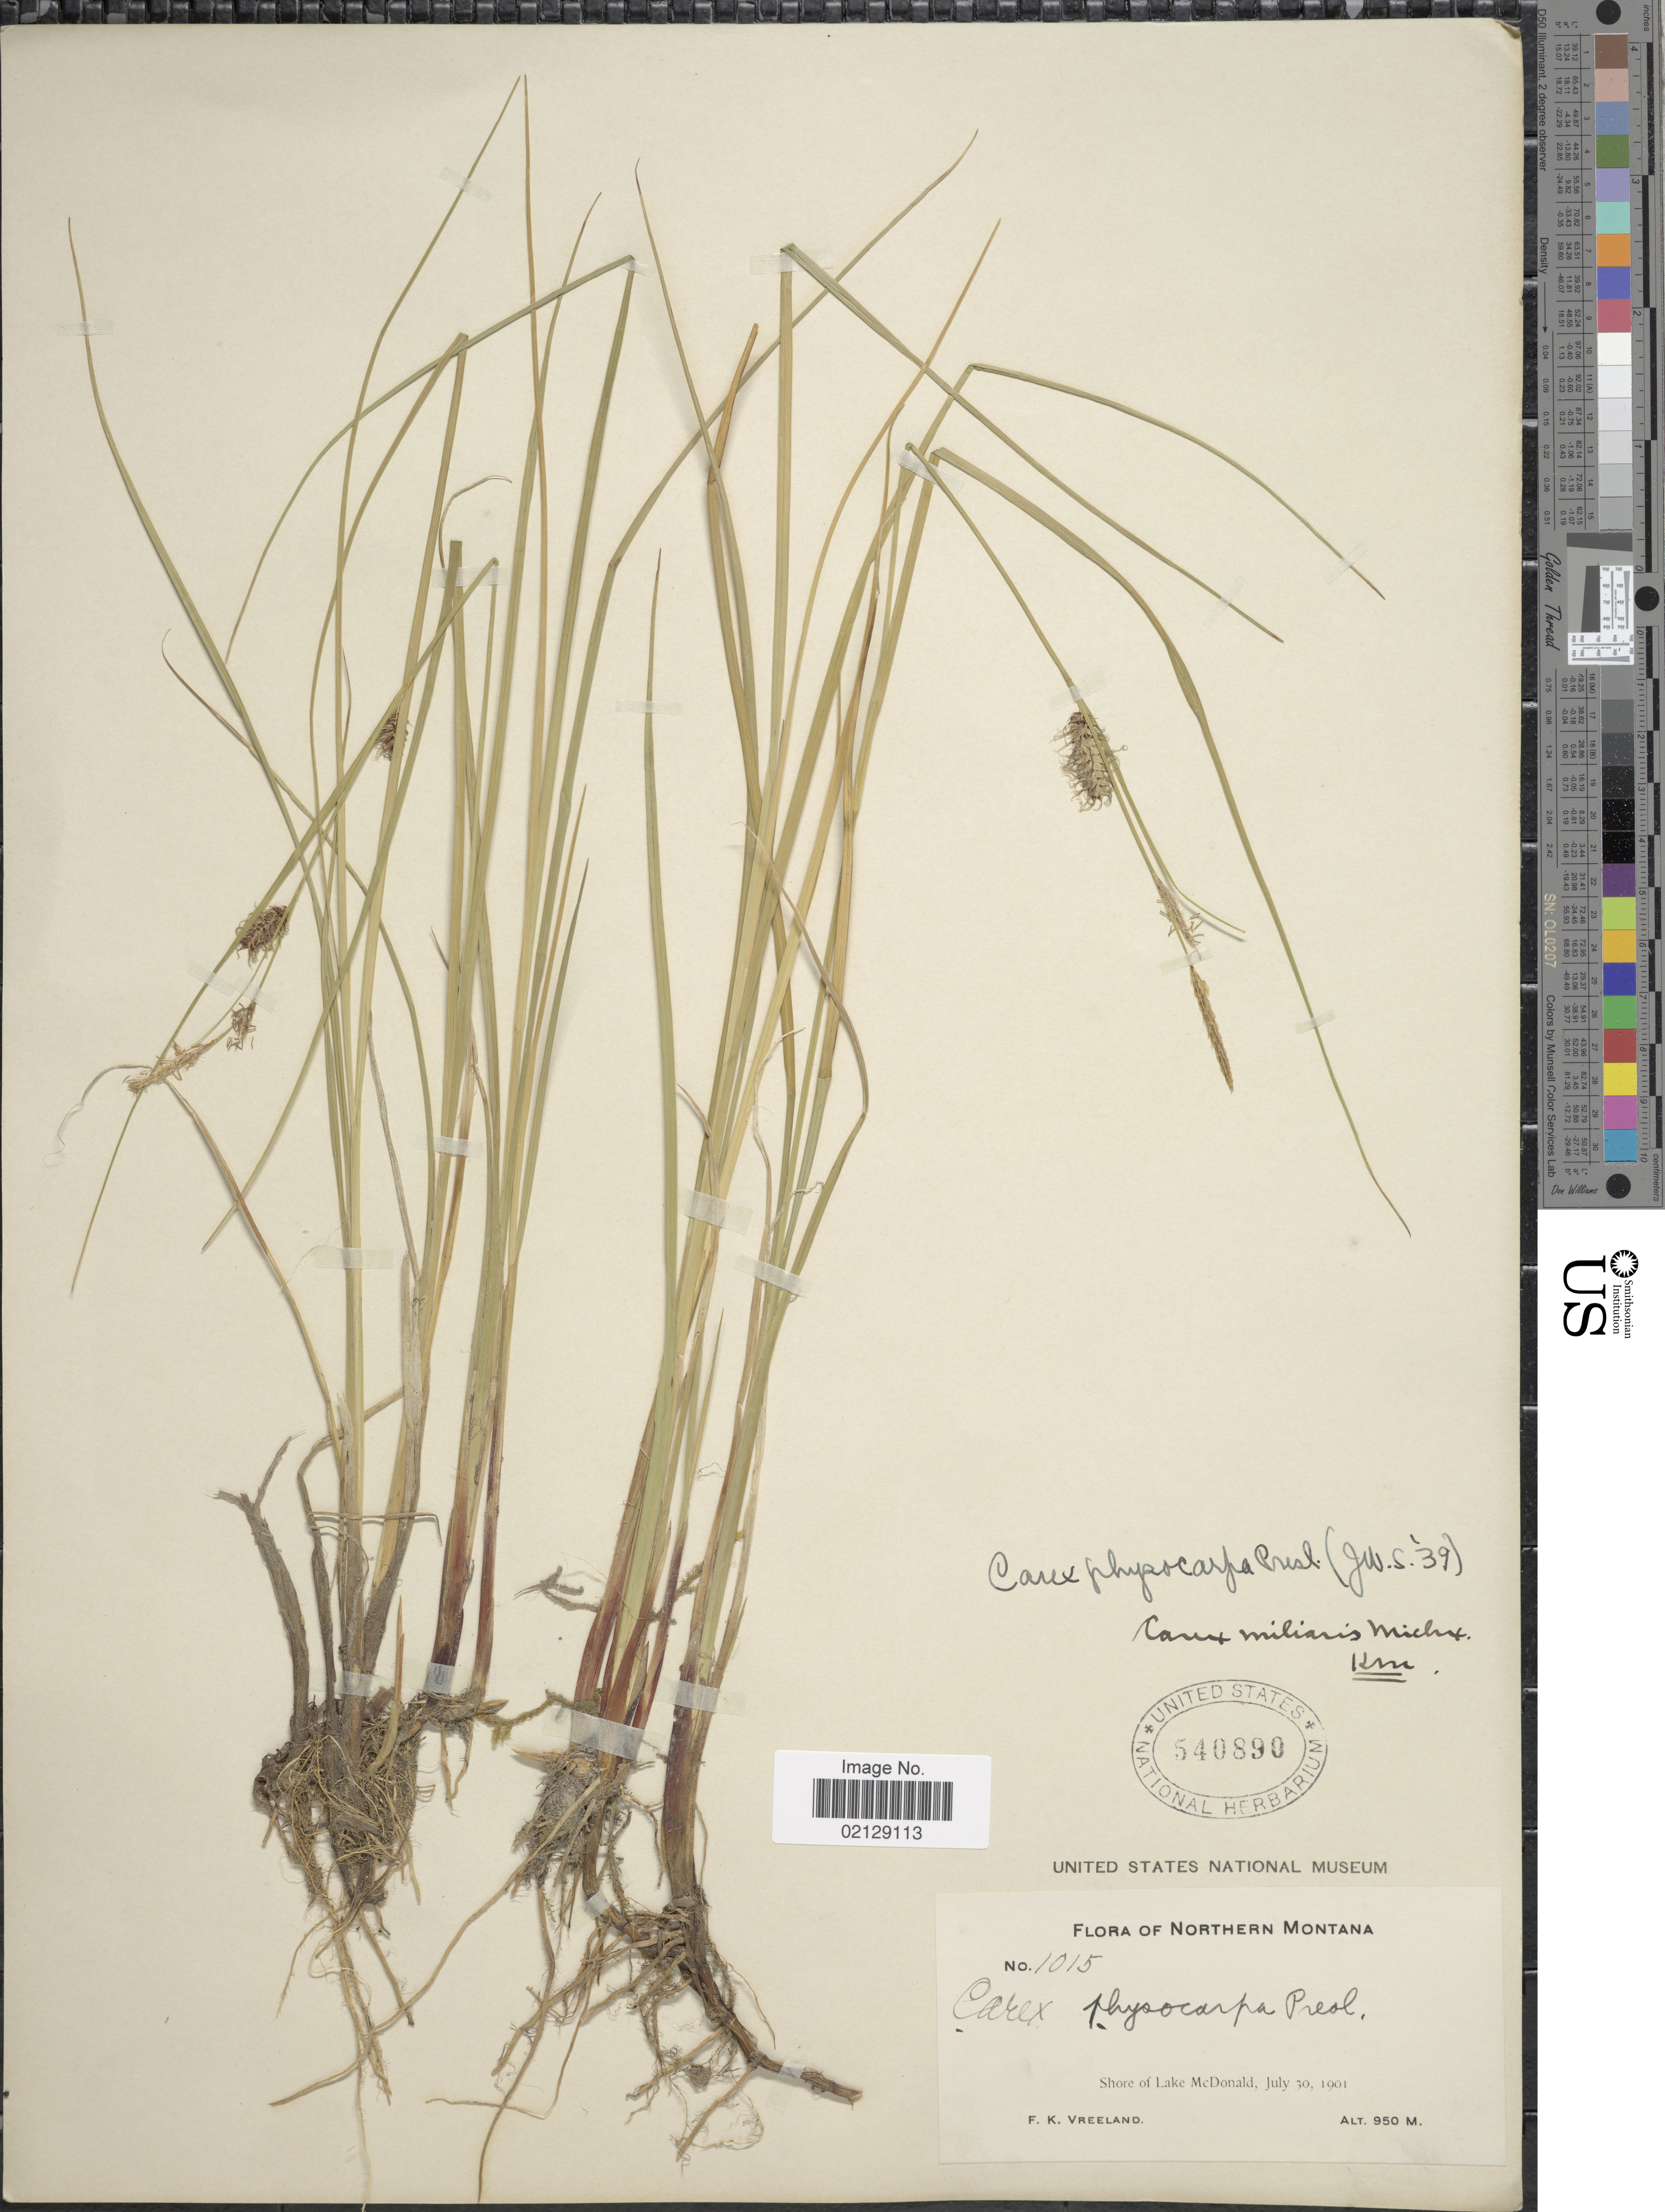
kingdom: Plantae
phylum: Tracheophyta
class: Liliopsida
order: Poales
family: Cyperaceae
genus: Carex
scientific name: Carex saxatilis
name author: L.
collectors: F. Vreeland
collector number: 1015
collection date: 1901-07-30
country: United States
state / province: Montana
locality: Northern Montana, Shore of Lake McDonald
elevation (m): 950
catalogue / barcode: US 540890